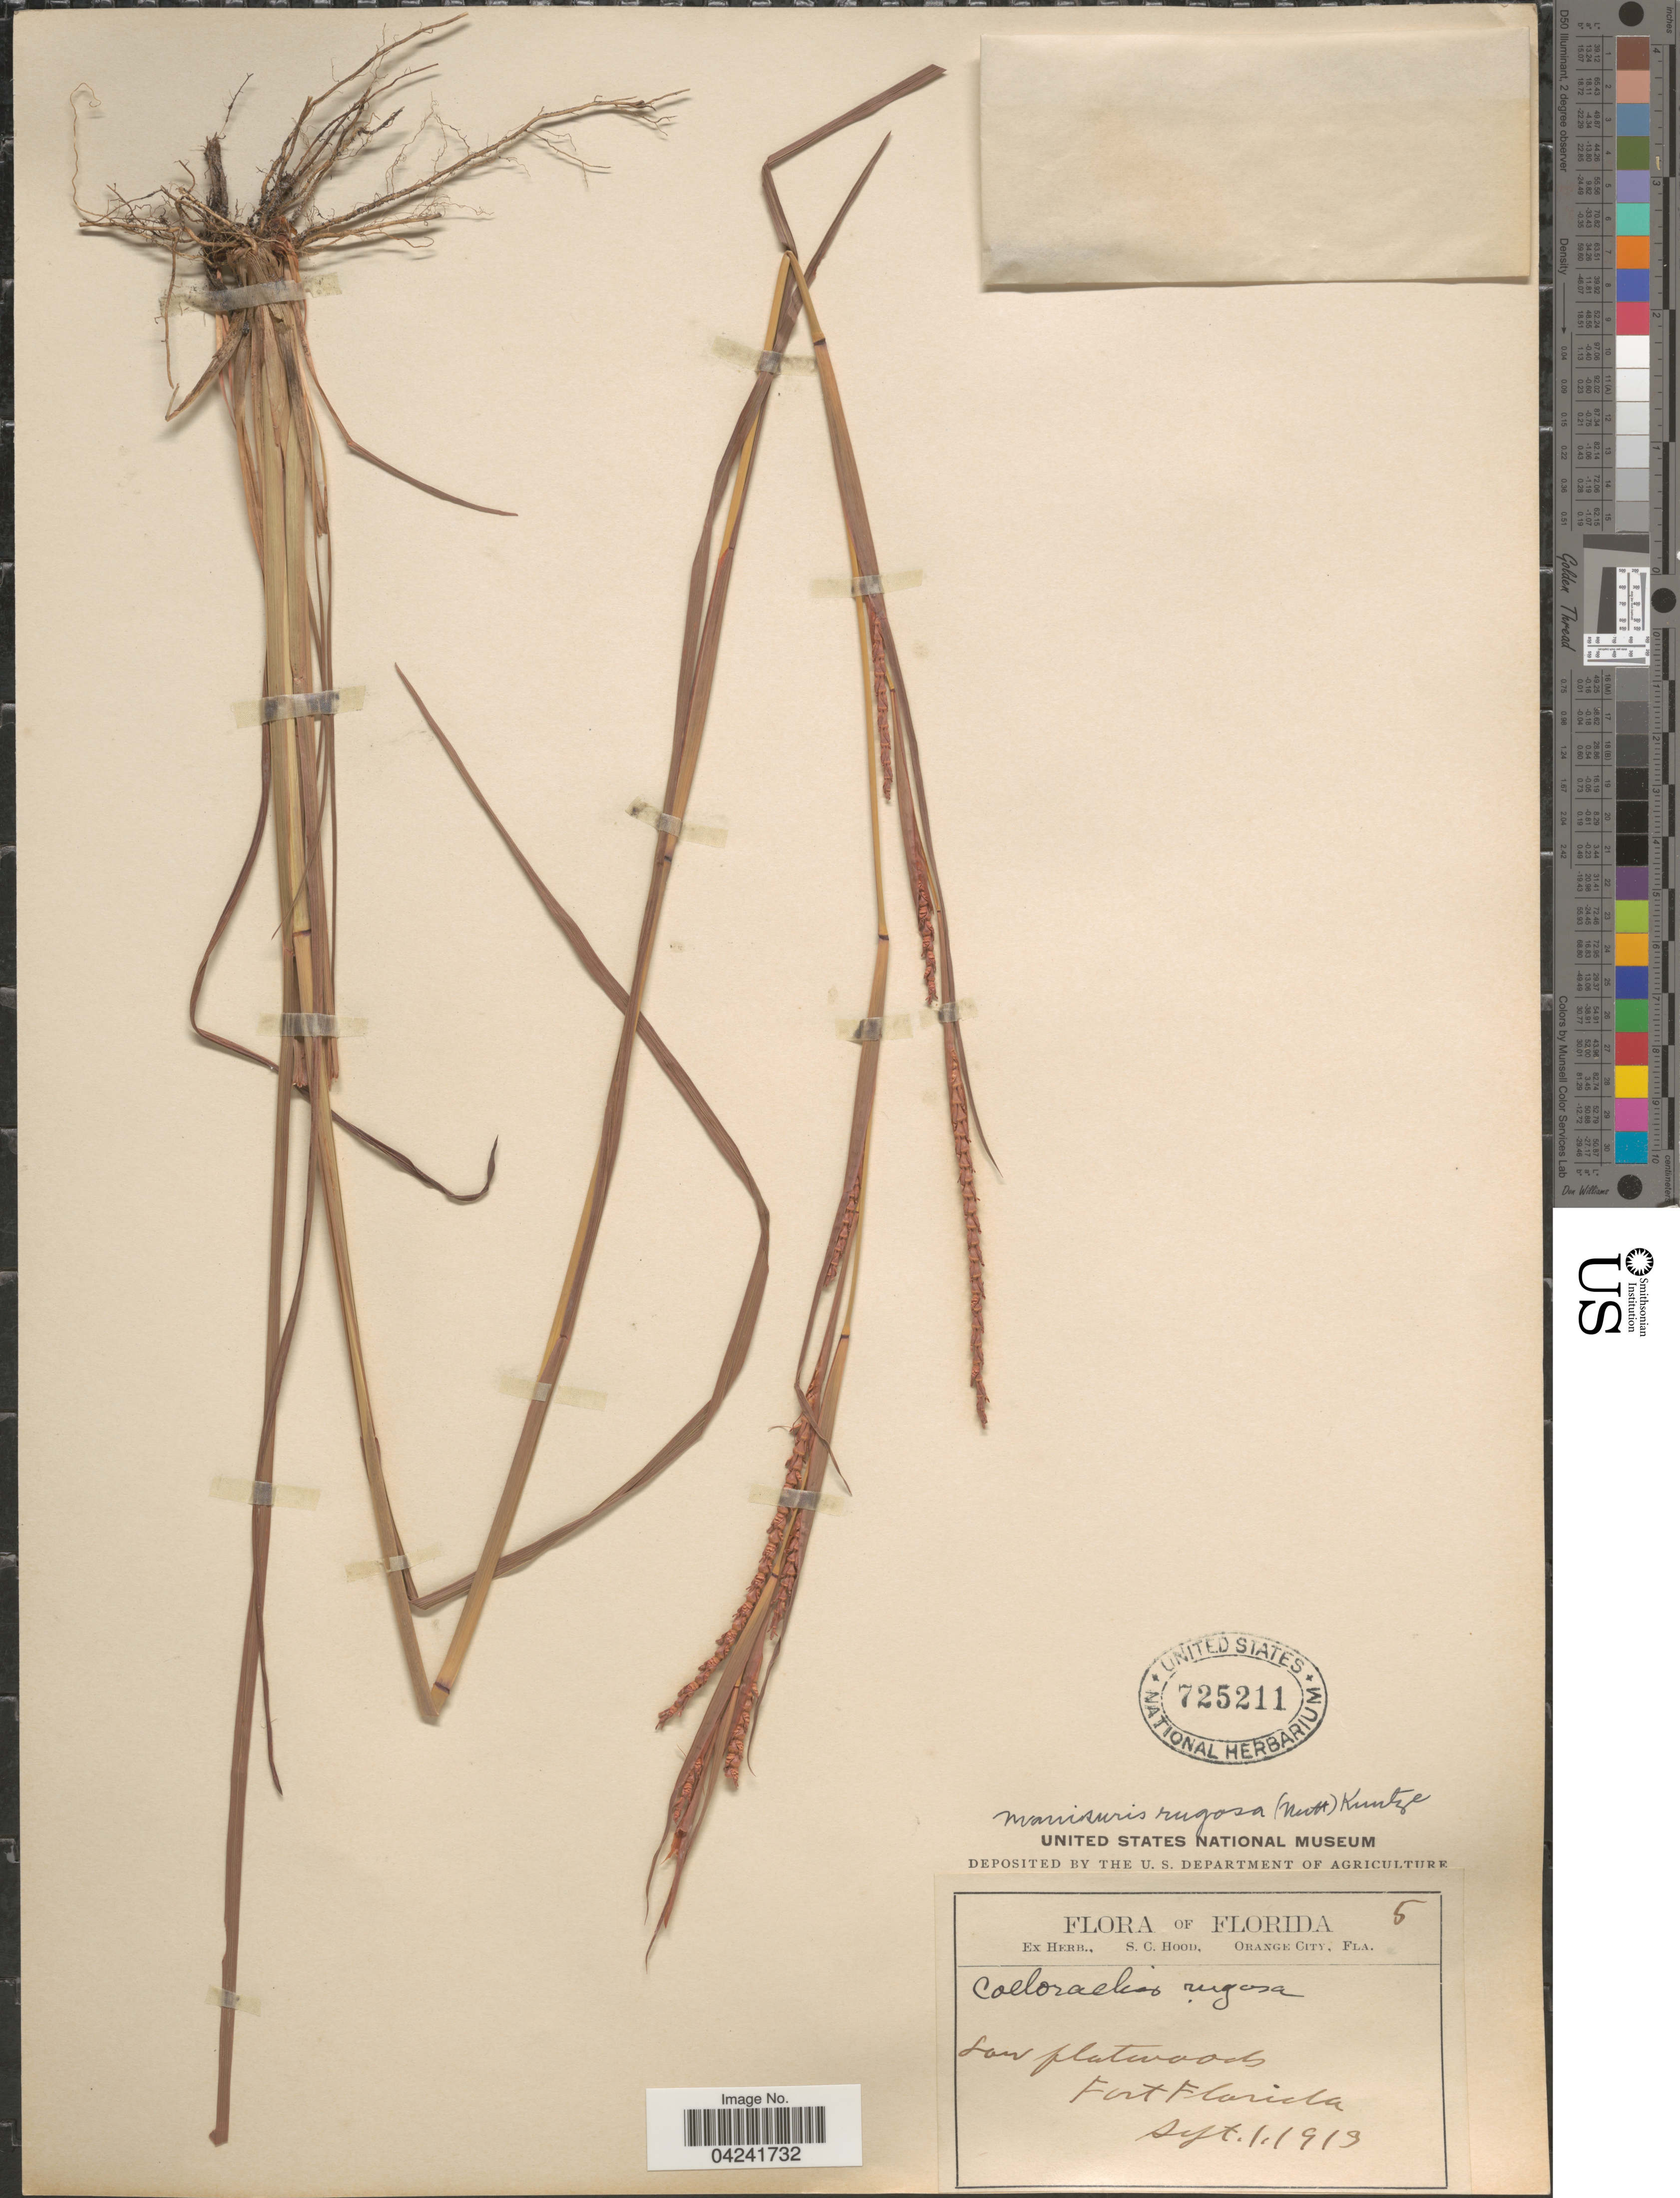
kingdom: Plantae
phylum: Tracheophyta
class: Liliopsida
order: Poales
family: Poaceae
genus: Mnesithea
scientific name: Mnesithea rugosa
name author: (Nutt.) de Koning & Sosef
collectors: Ex herb. S. C. Hood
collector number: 5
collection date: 1913-09-01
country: United States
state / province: Florida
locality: Fort Florida.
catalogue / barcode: US 725211